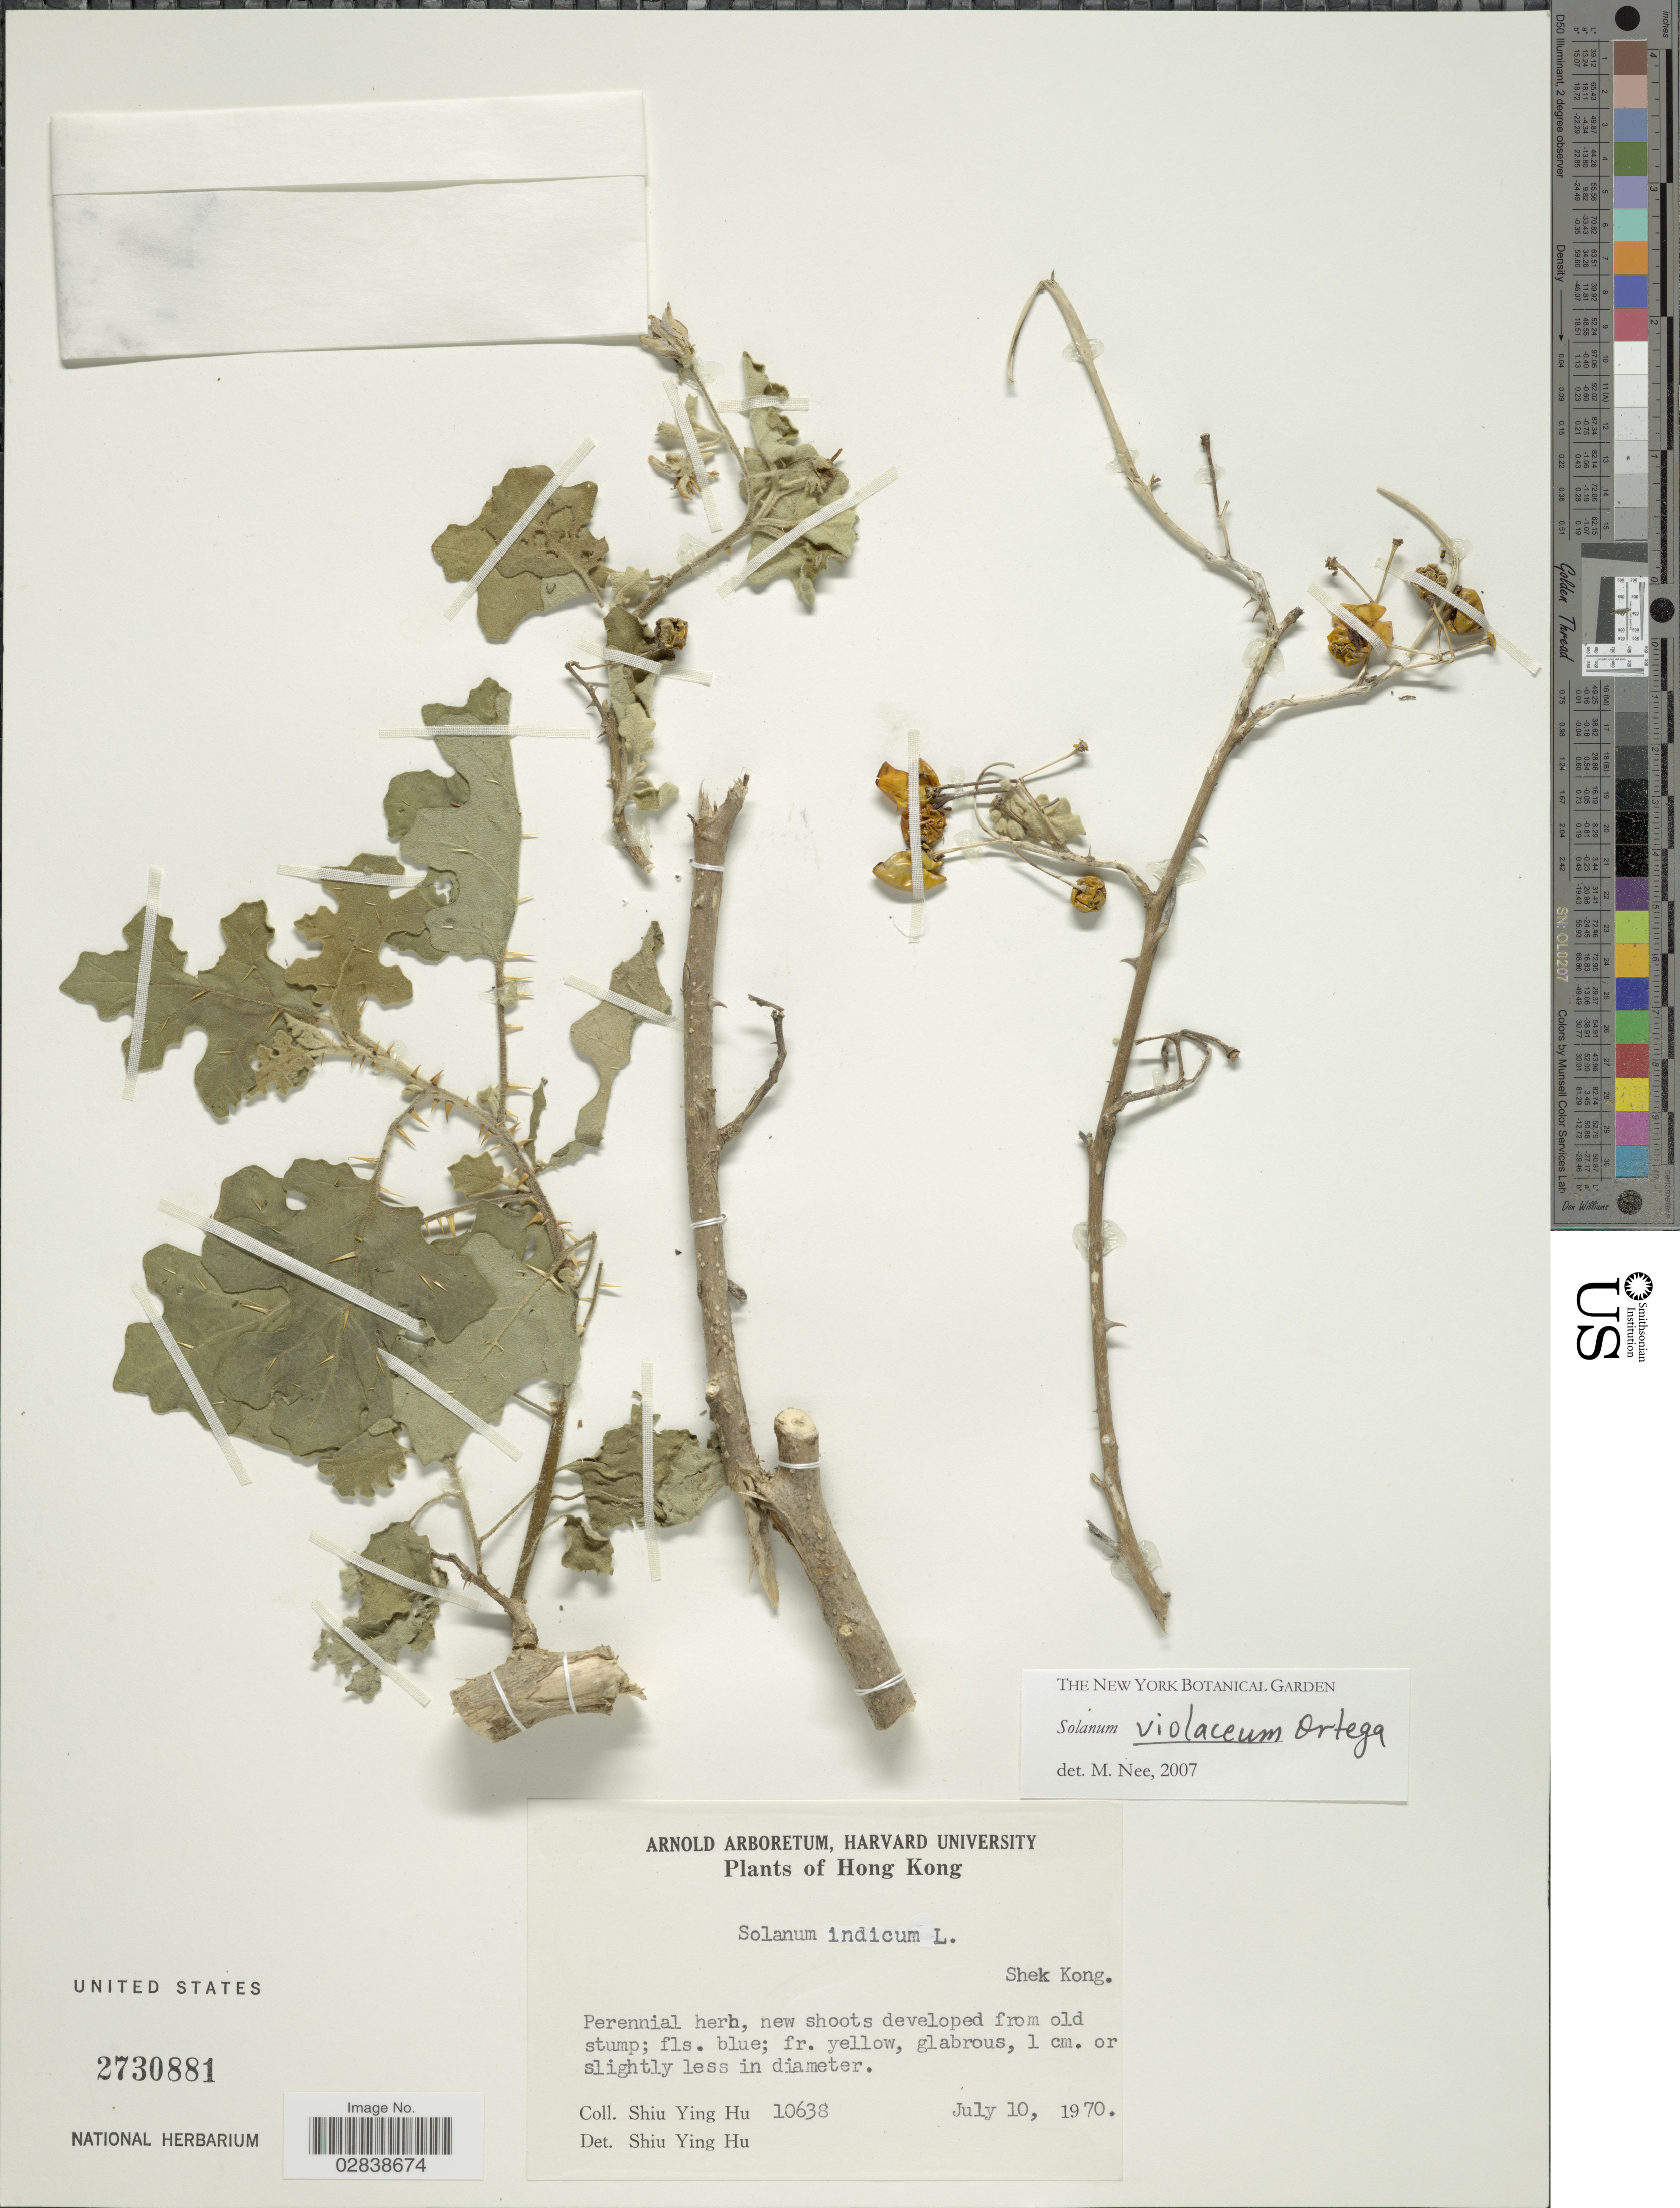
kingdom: Plantae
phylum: Tracheophyta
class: Magnoliopsida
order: Solanales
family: Solanaceae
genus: Solanum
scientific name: Solanum violaceum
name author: Ortega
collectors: S. Y. Hu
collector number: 10638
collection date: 1970-07-10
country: China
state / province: Hong Kong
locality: Shek Kong.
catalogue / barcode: US 2730881